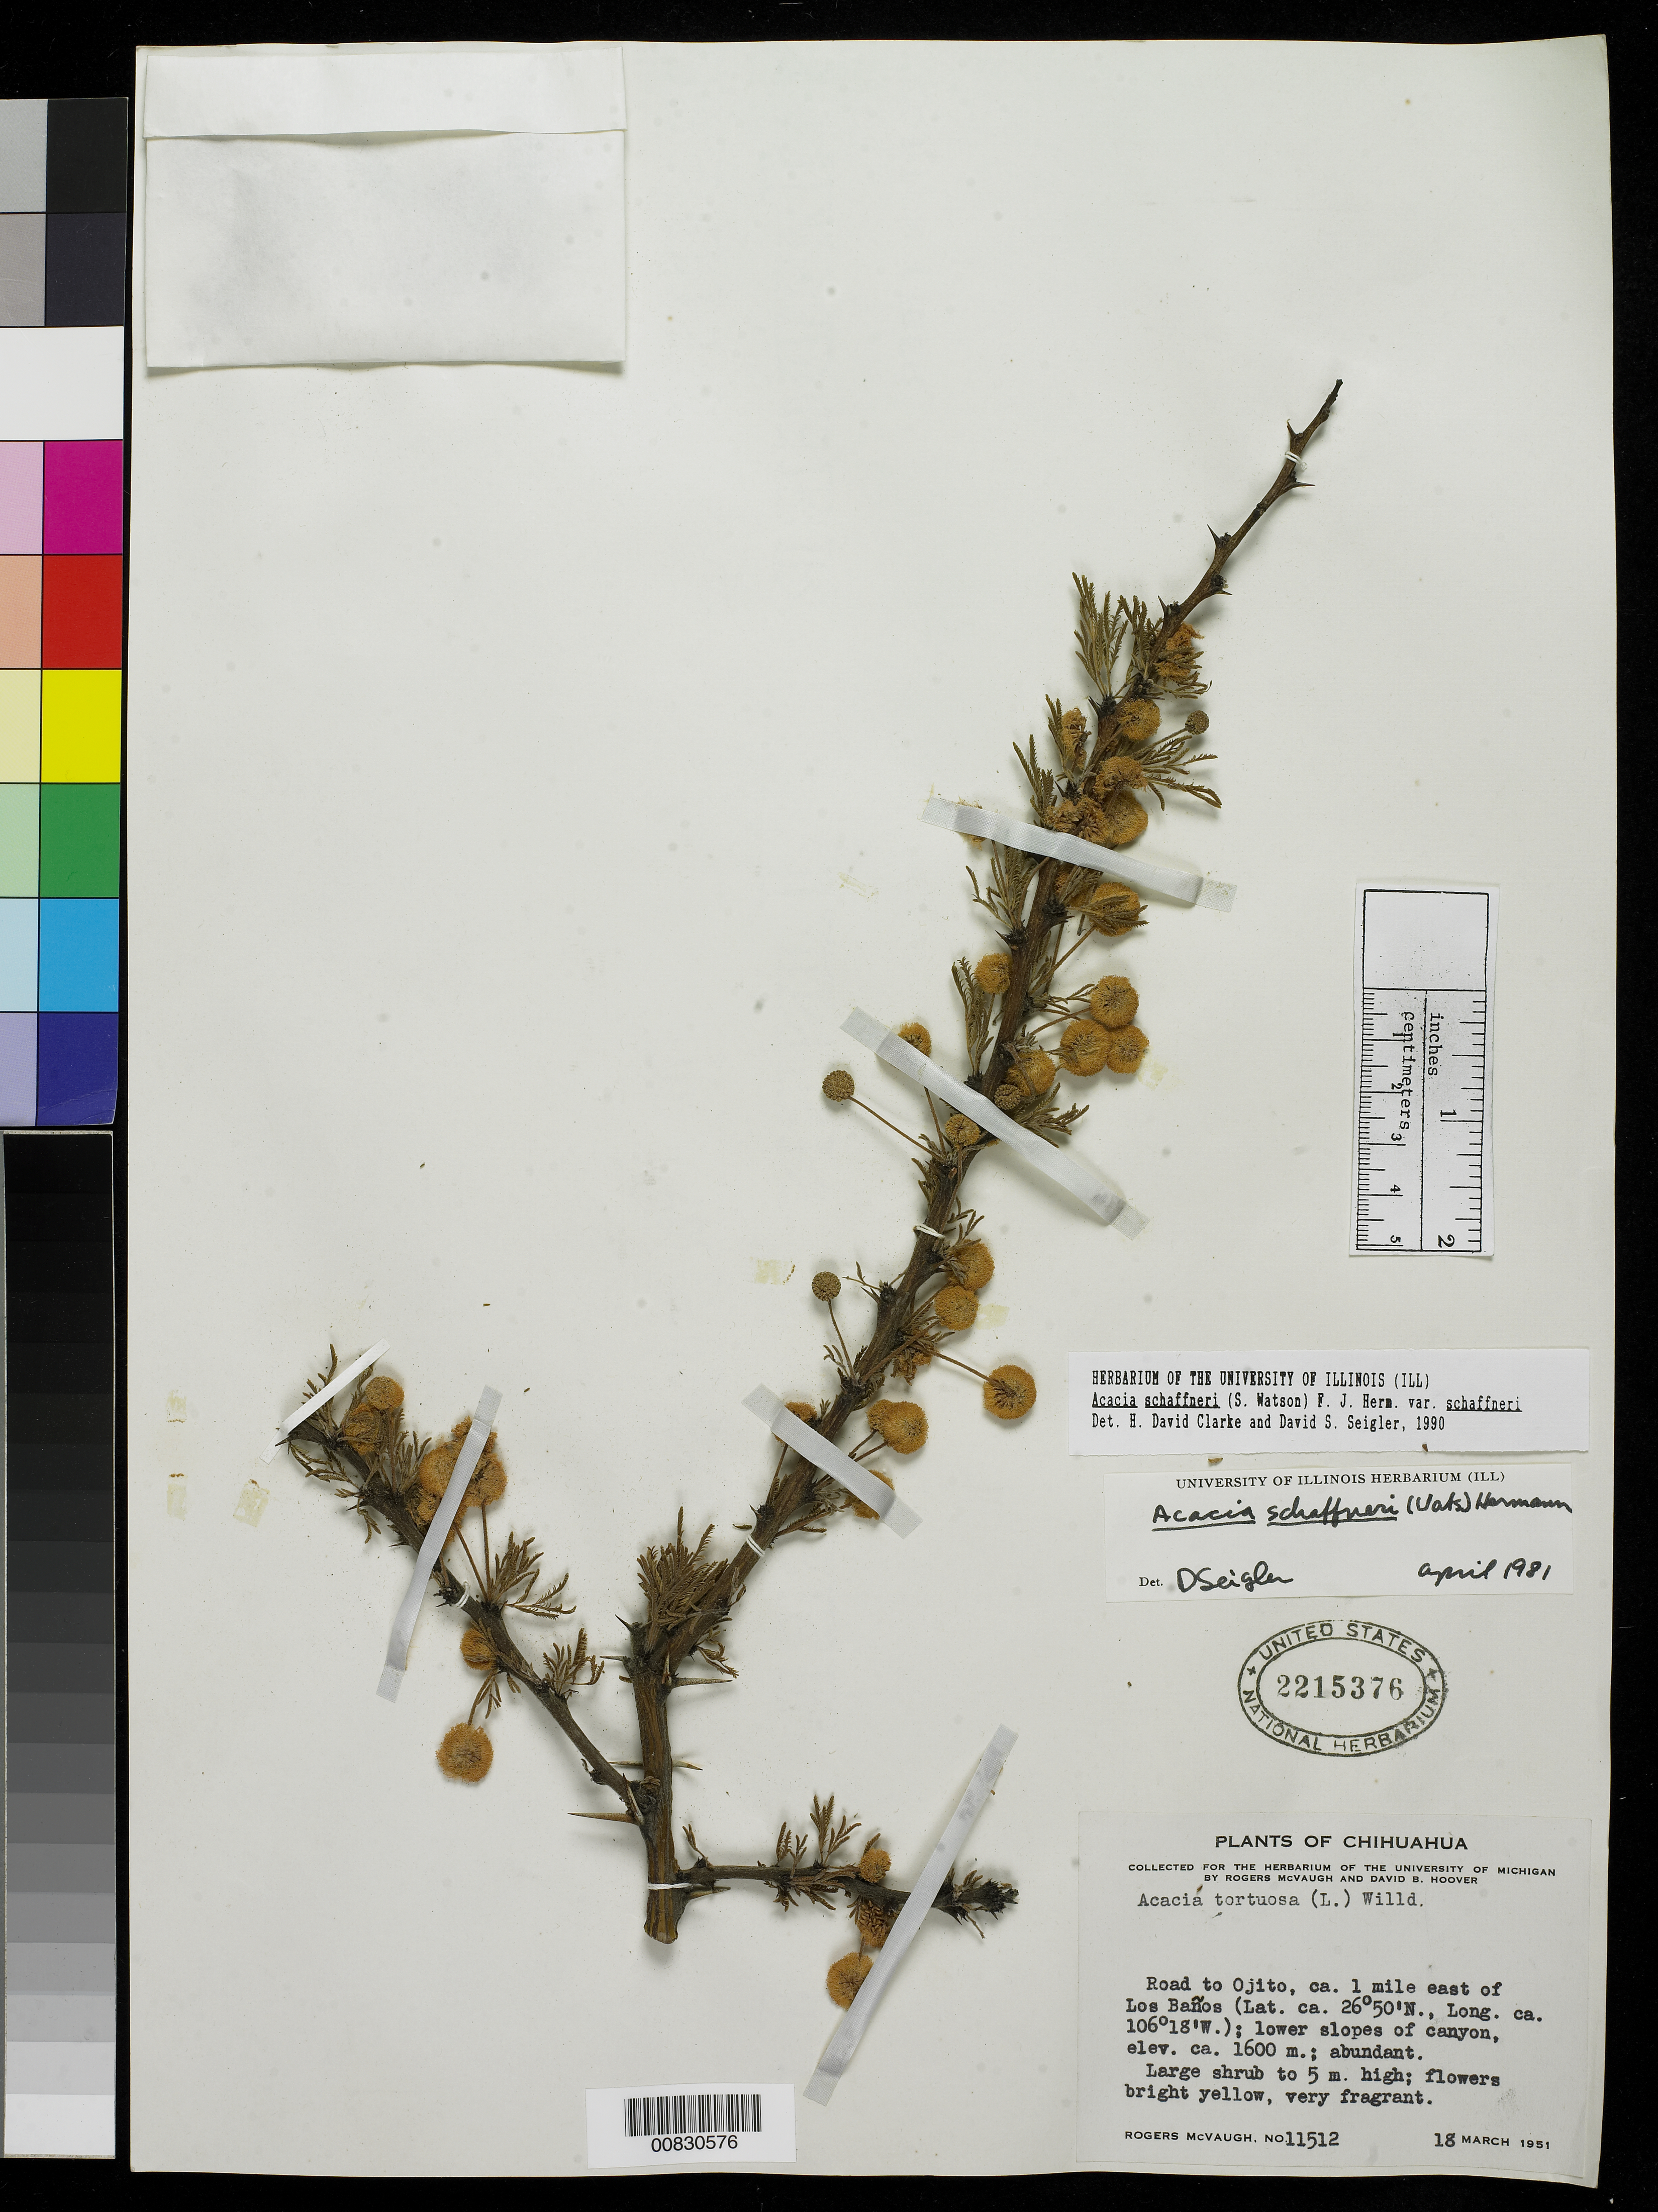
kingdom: Plantae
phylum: Tracheophyta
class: Magnoliopsida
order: Fabales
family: Fabaceae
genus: Vachellia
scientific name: Vachellia schaffneri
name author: (S. Watson) Seigler & Ebinger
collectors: R. McVaugh & D. B. Hoover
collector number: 11512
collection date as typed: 18 Mar 1951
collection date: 1951-03-18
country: Mexico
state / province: Chihuahua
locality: Road to Ojito, ca. 1 mile east of Los Baños.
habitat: Lower slopes of canyon.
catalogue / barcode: US 2215376